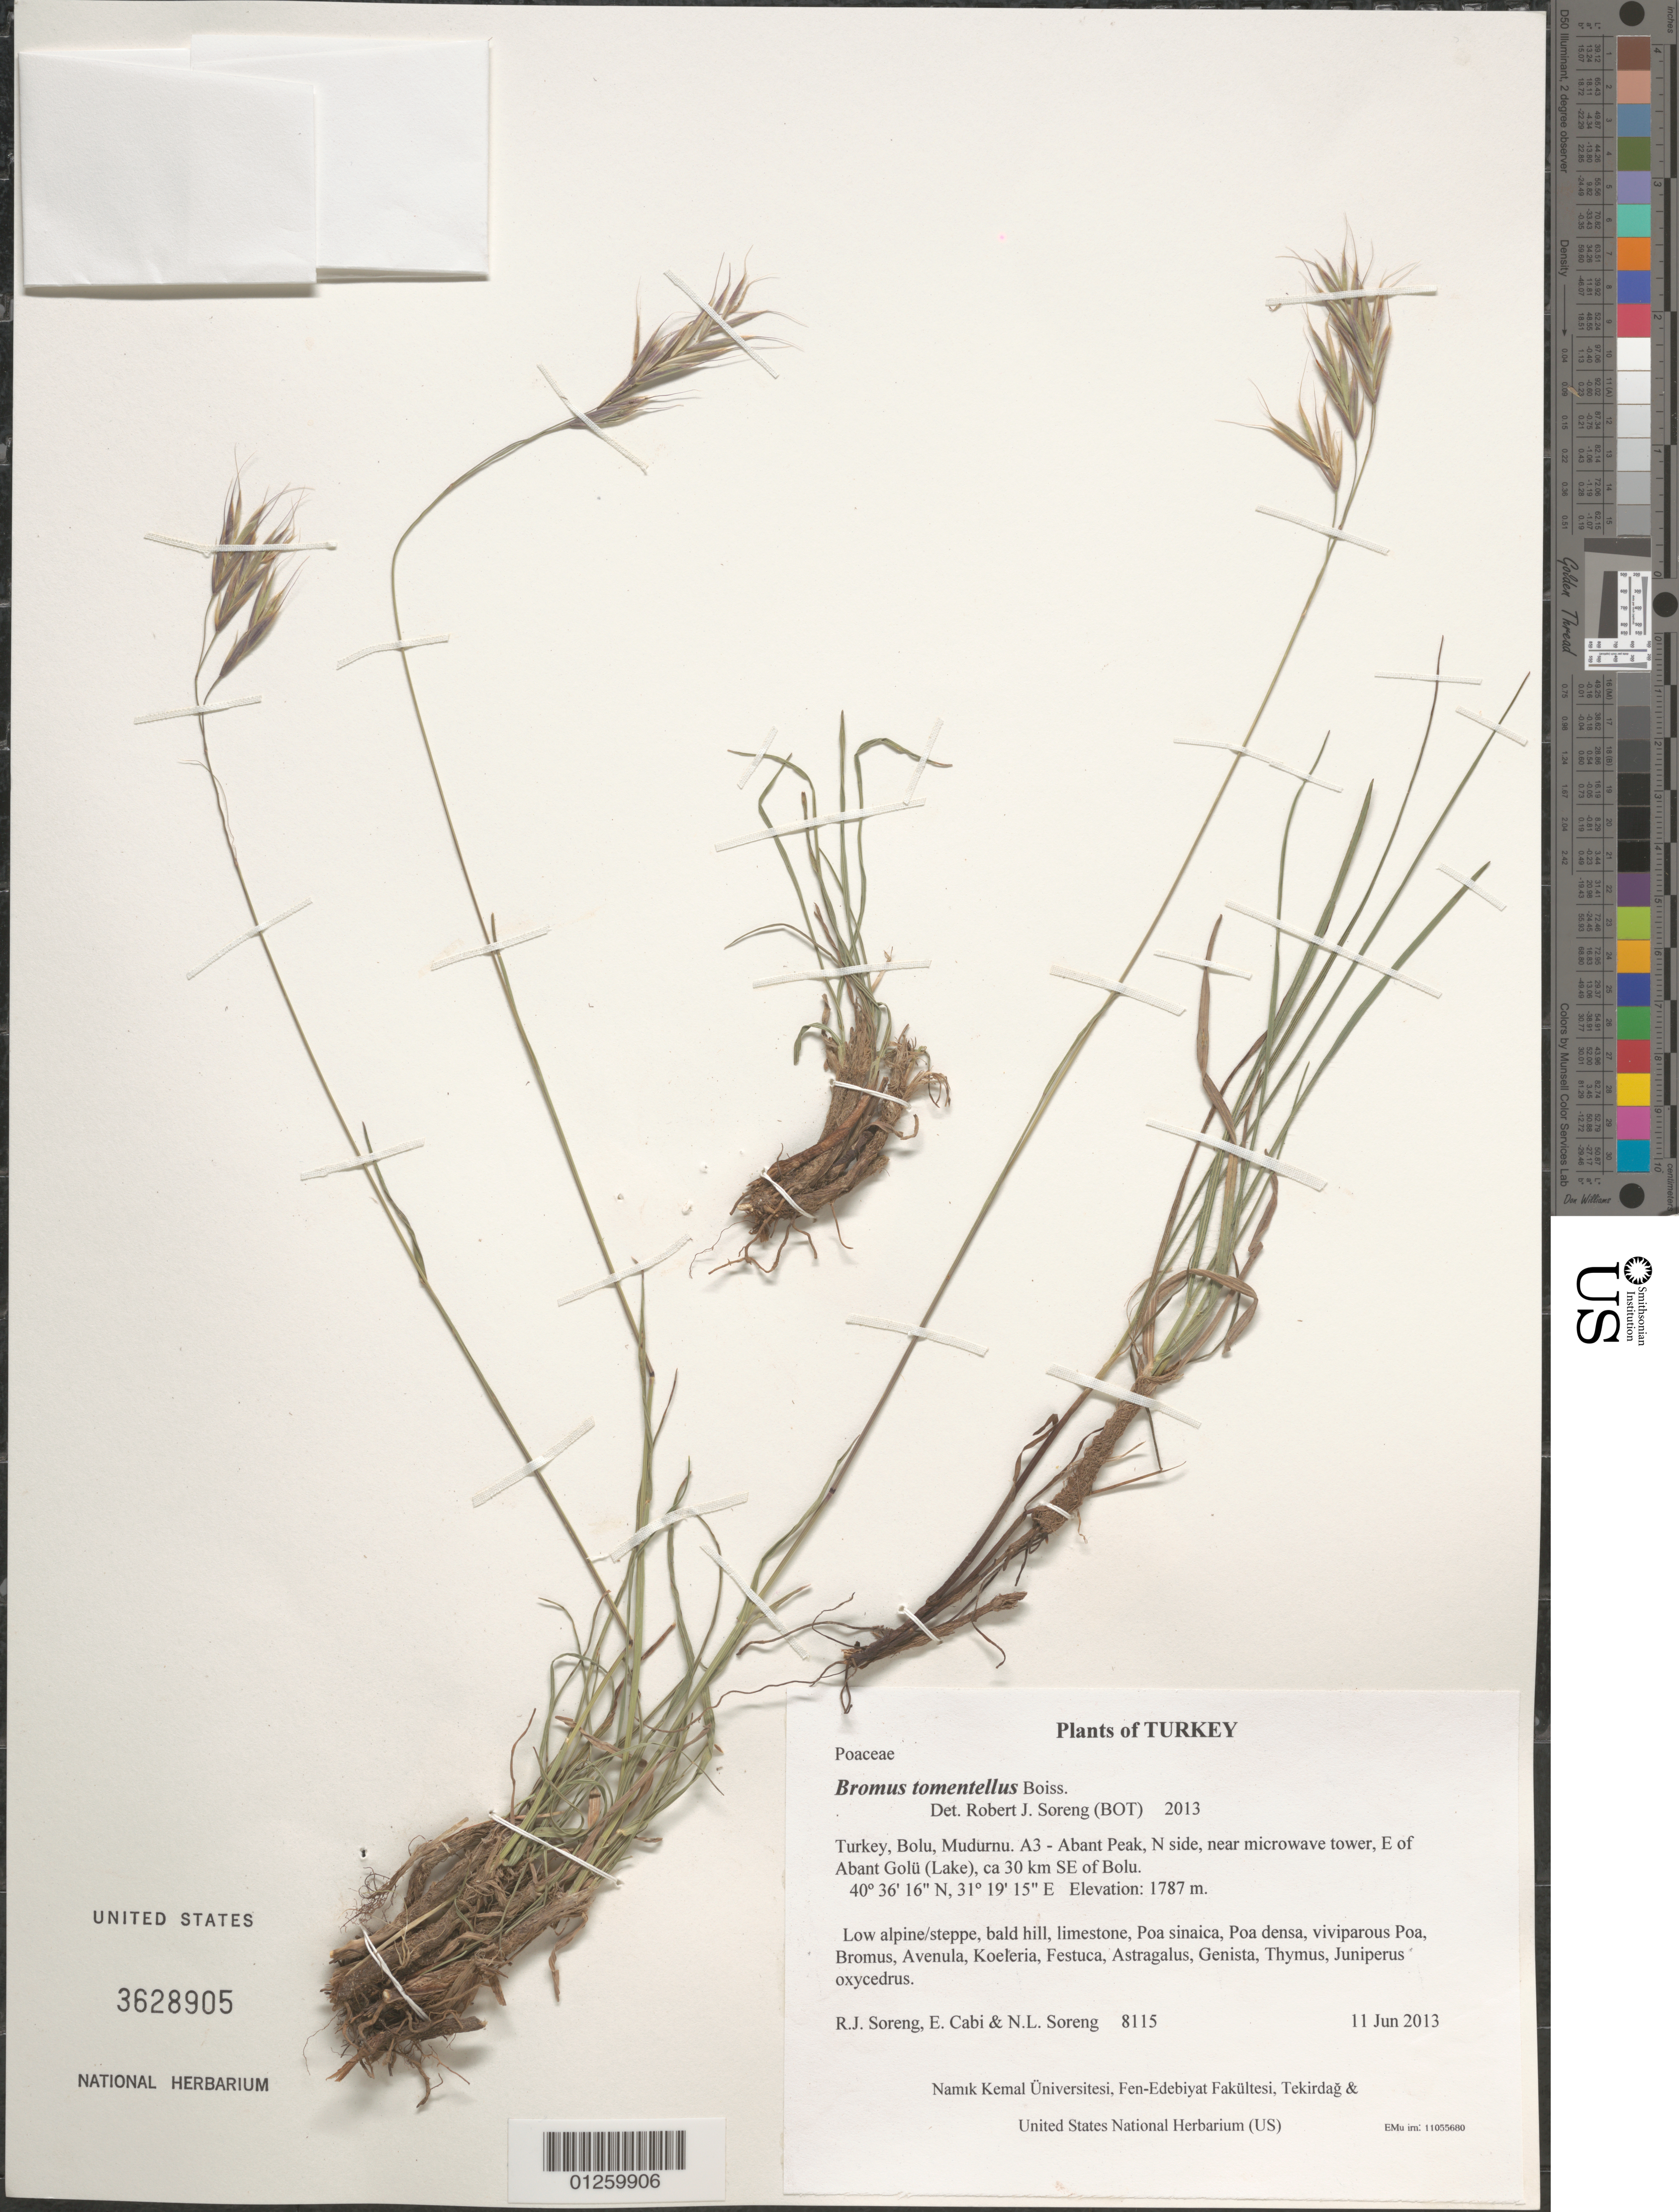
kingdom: Plantae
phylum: Tracheophyta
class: Liliopsida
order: Poales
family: Poaceae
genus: Bromus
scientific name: Bromus tomentellus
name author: Boiss.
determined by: Soreng, Robert J., Research Associate (BOT), Smithsonian Institution - National Museum of Natural History (UNITED STATES)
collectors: R. J. Soreng, E. Cabi & N. L. Soreng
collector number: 8115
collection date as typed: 2013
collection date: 2013-06-11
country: Turkey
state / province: Bolu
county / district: Mudurnu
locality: A3 - Abant Peak, N side, near microwave tower, E of Abant Gölü (Lake), ca 30 km SE of Bolu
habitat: Low alpine/steppe, bald hill, limestone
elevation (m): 1787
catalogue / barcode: US 3628905